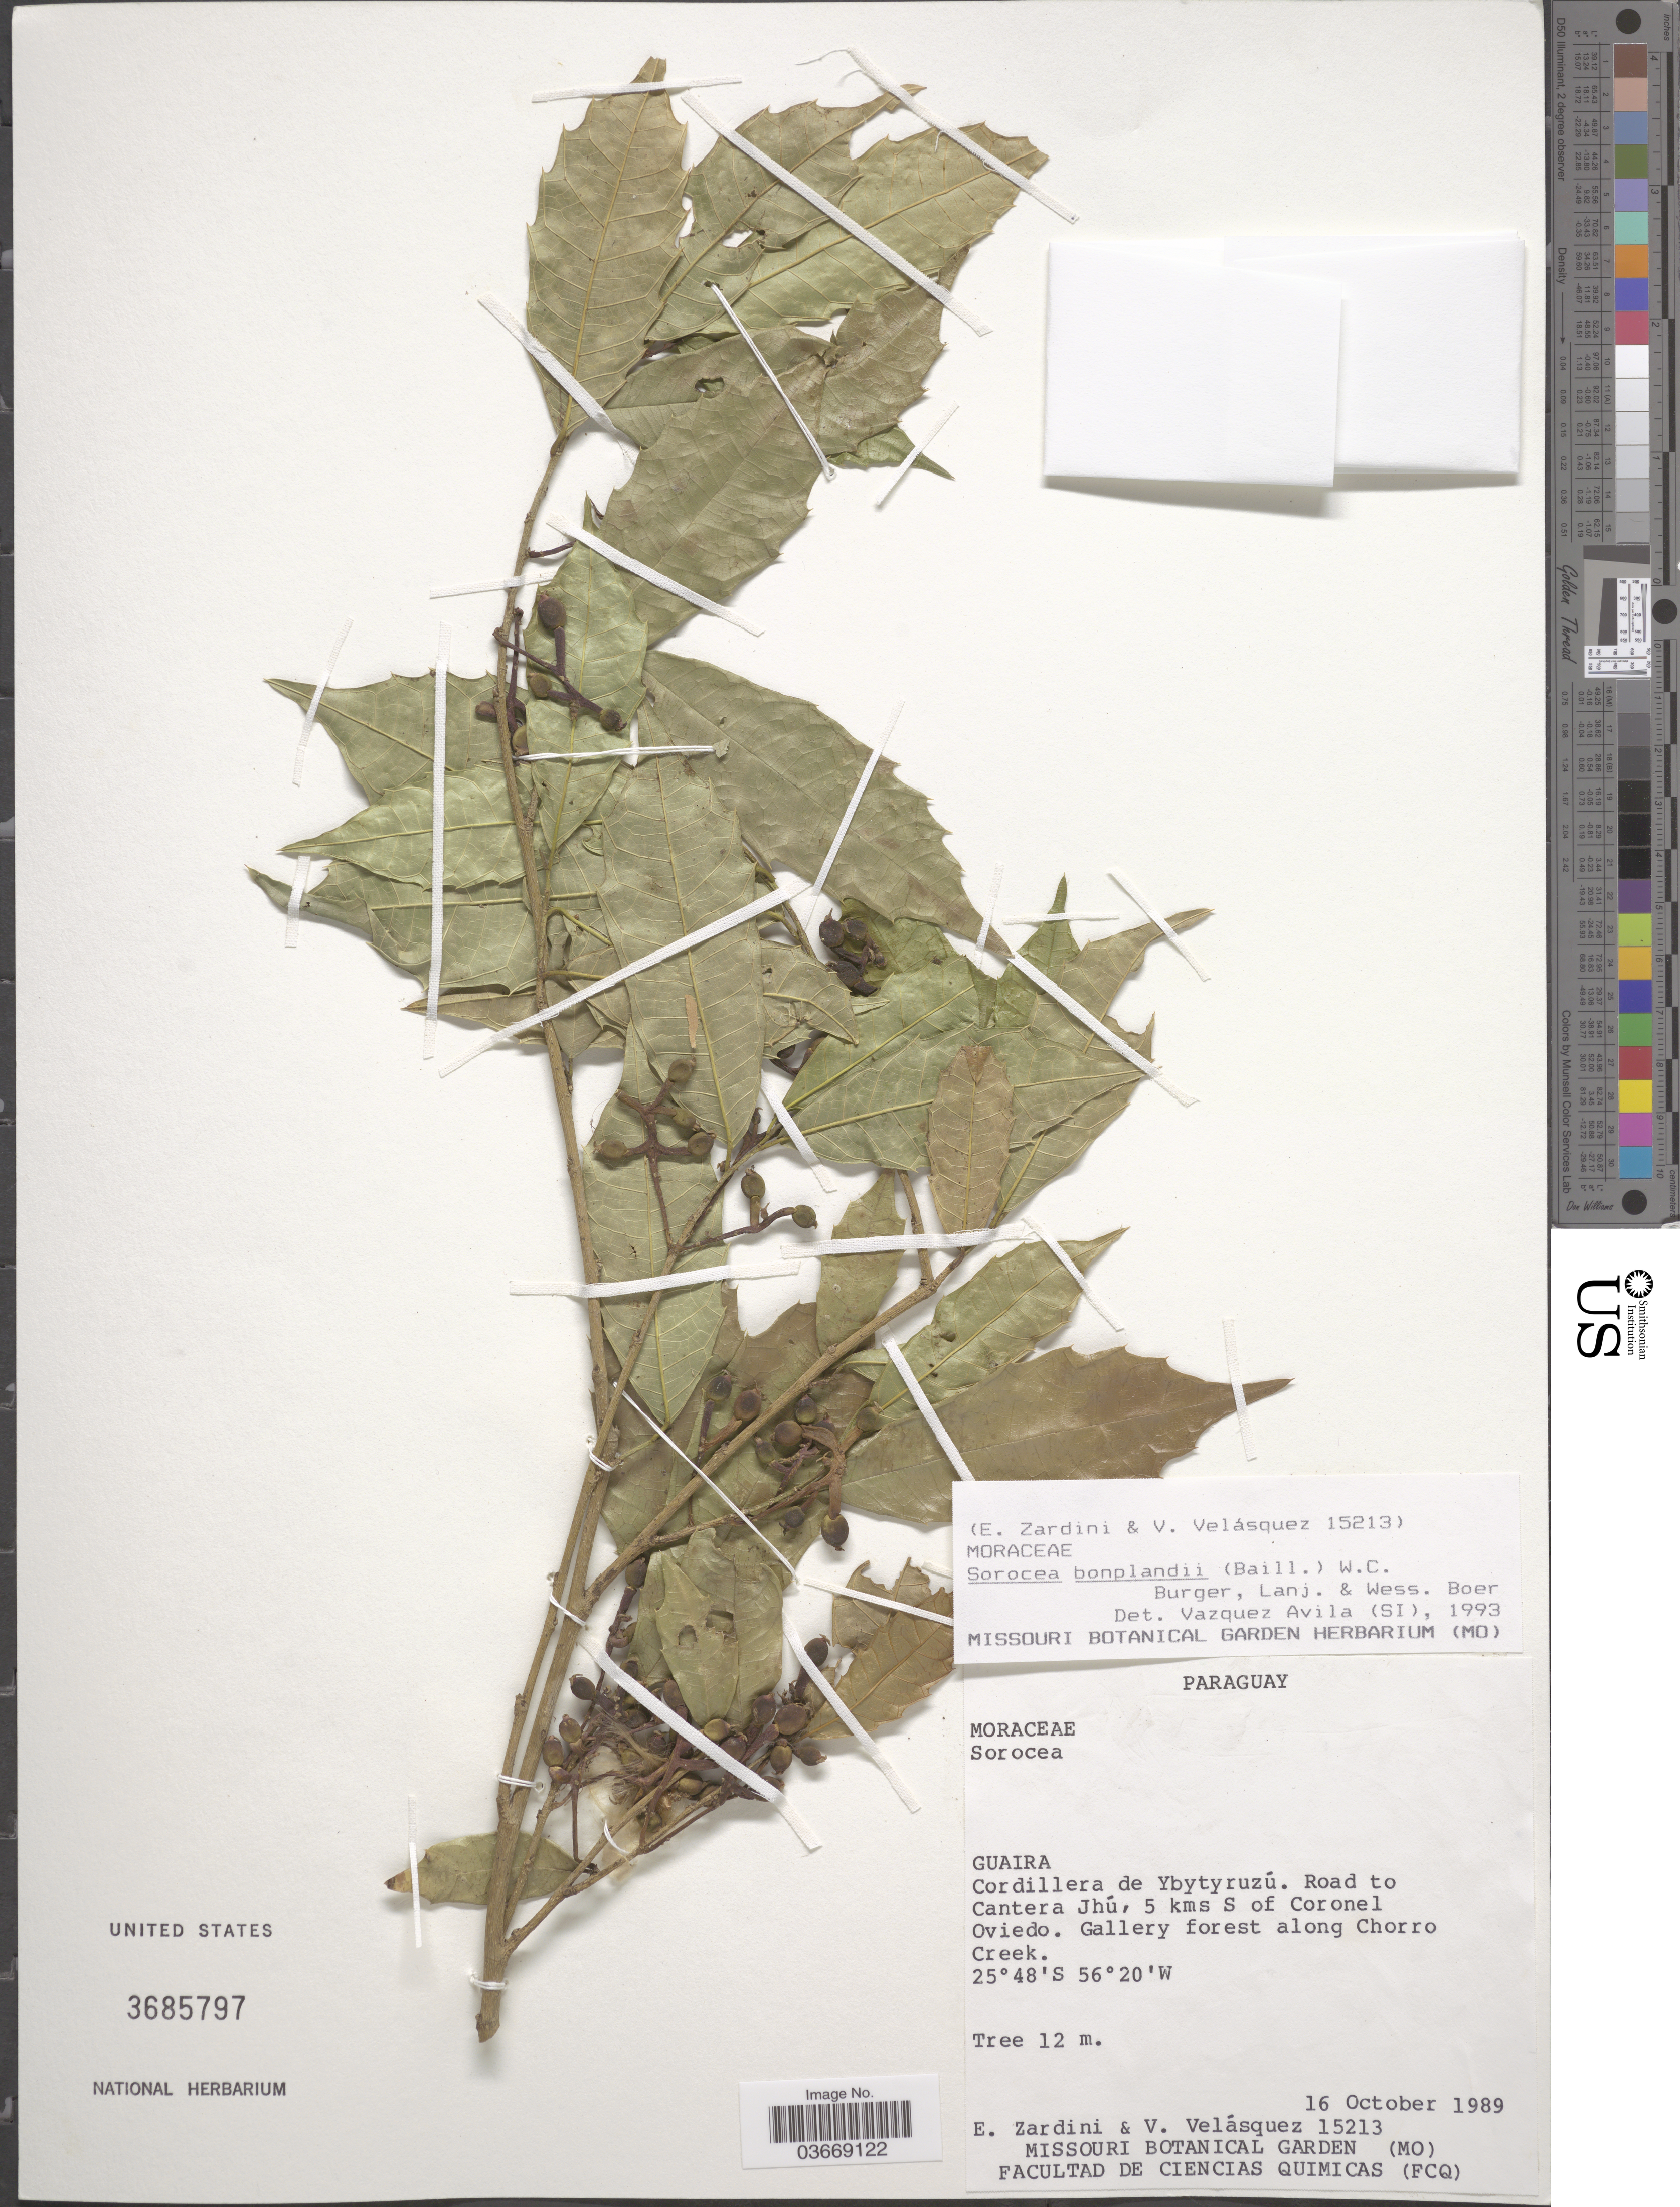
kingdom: Plantae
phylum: Tracheophyta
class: Magnoliopsida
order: Rosales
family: Moraceae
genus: Sorocea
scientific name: Sorocea ilicifolia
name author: Miq.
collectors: E. Zardini & V. Velásquez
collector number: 15213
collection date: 1989-10-16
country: Paraguay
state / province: Guaira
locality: Cordillera de Ybytyruzú. Road to Cantera Jhú, 5 kms S of Coronel Oviedo. Gallery forest along Chorro Creek.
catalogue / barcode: US 3685797